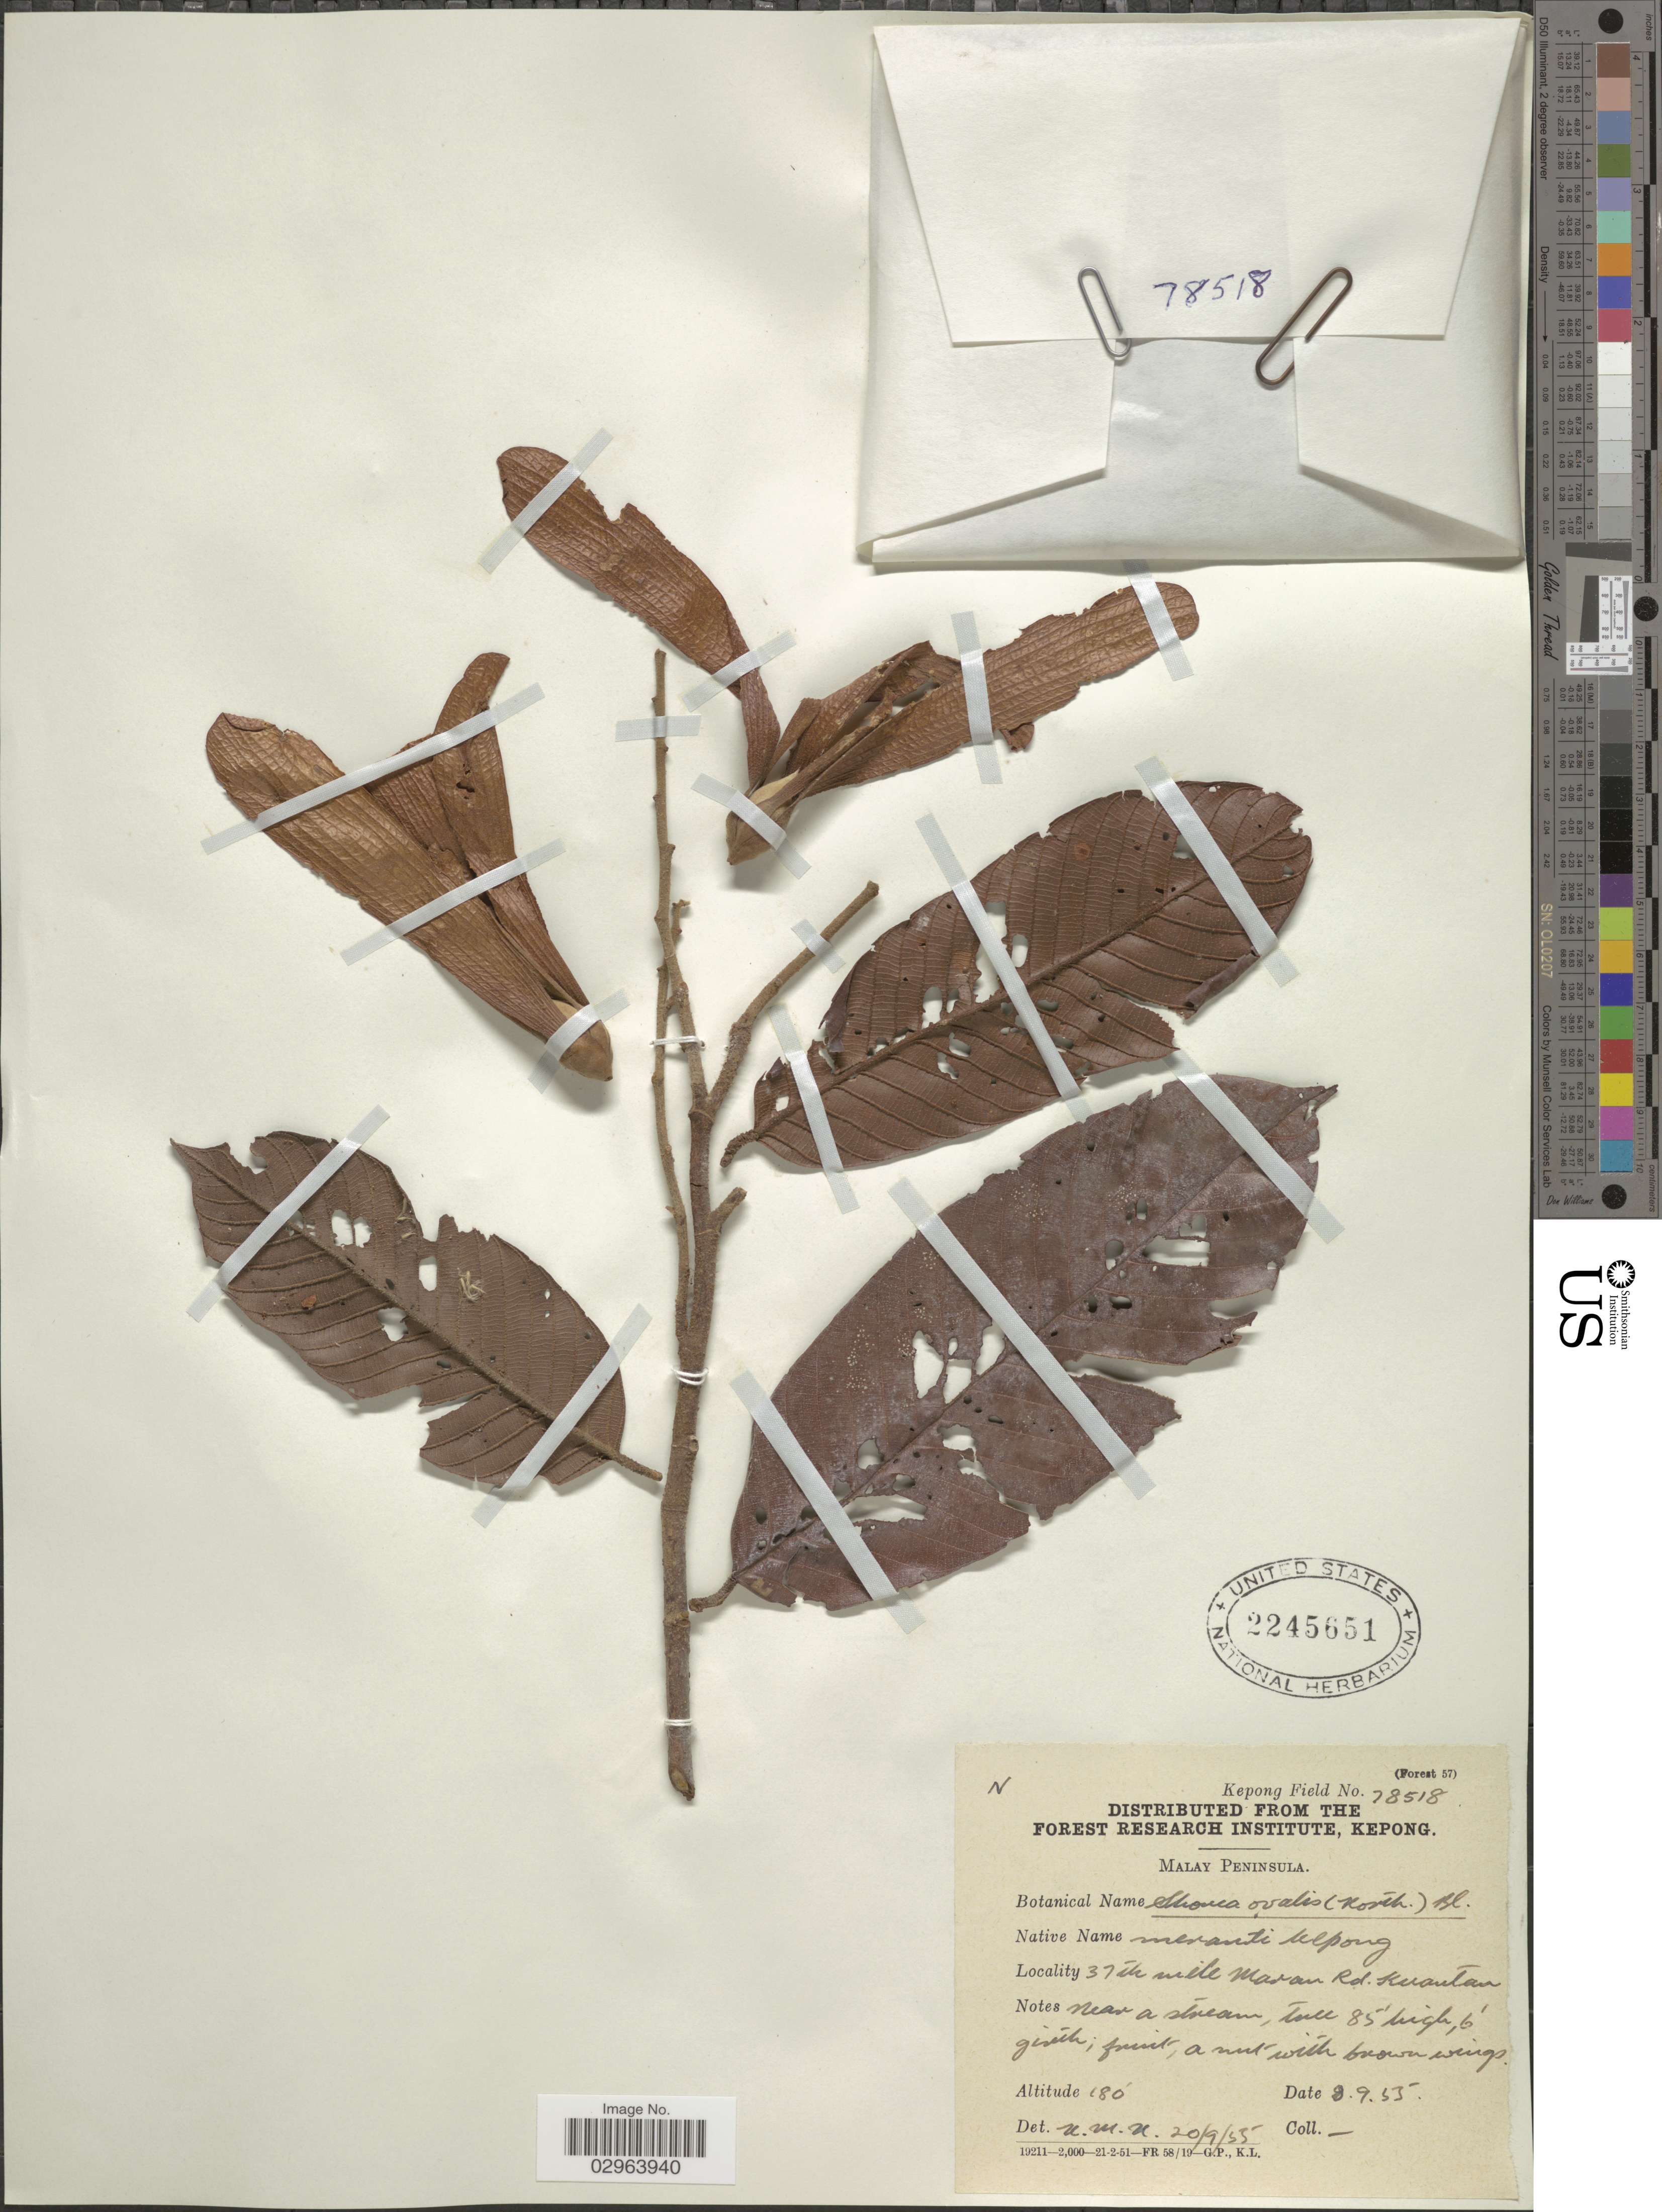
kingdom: Plantae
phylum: Tracheophyta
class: Magnoliopsida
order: Malvales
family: Dipterocarpaceae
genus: Rubroshorea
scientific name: Rubroshorea ovalis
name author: (Korth.) P.S. Ashton & J. Heck.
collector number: Kepong Field 78518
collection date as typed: Transcribed d/m/y: 9/9/55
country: Malaysia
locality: Malay Peninsula, 37th mile Madan [interpreted] Rd. Kuantan.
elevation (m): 55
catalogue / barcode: US 2245651